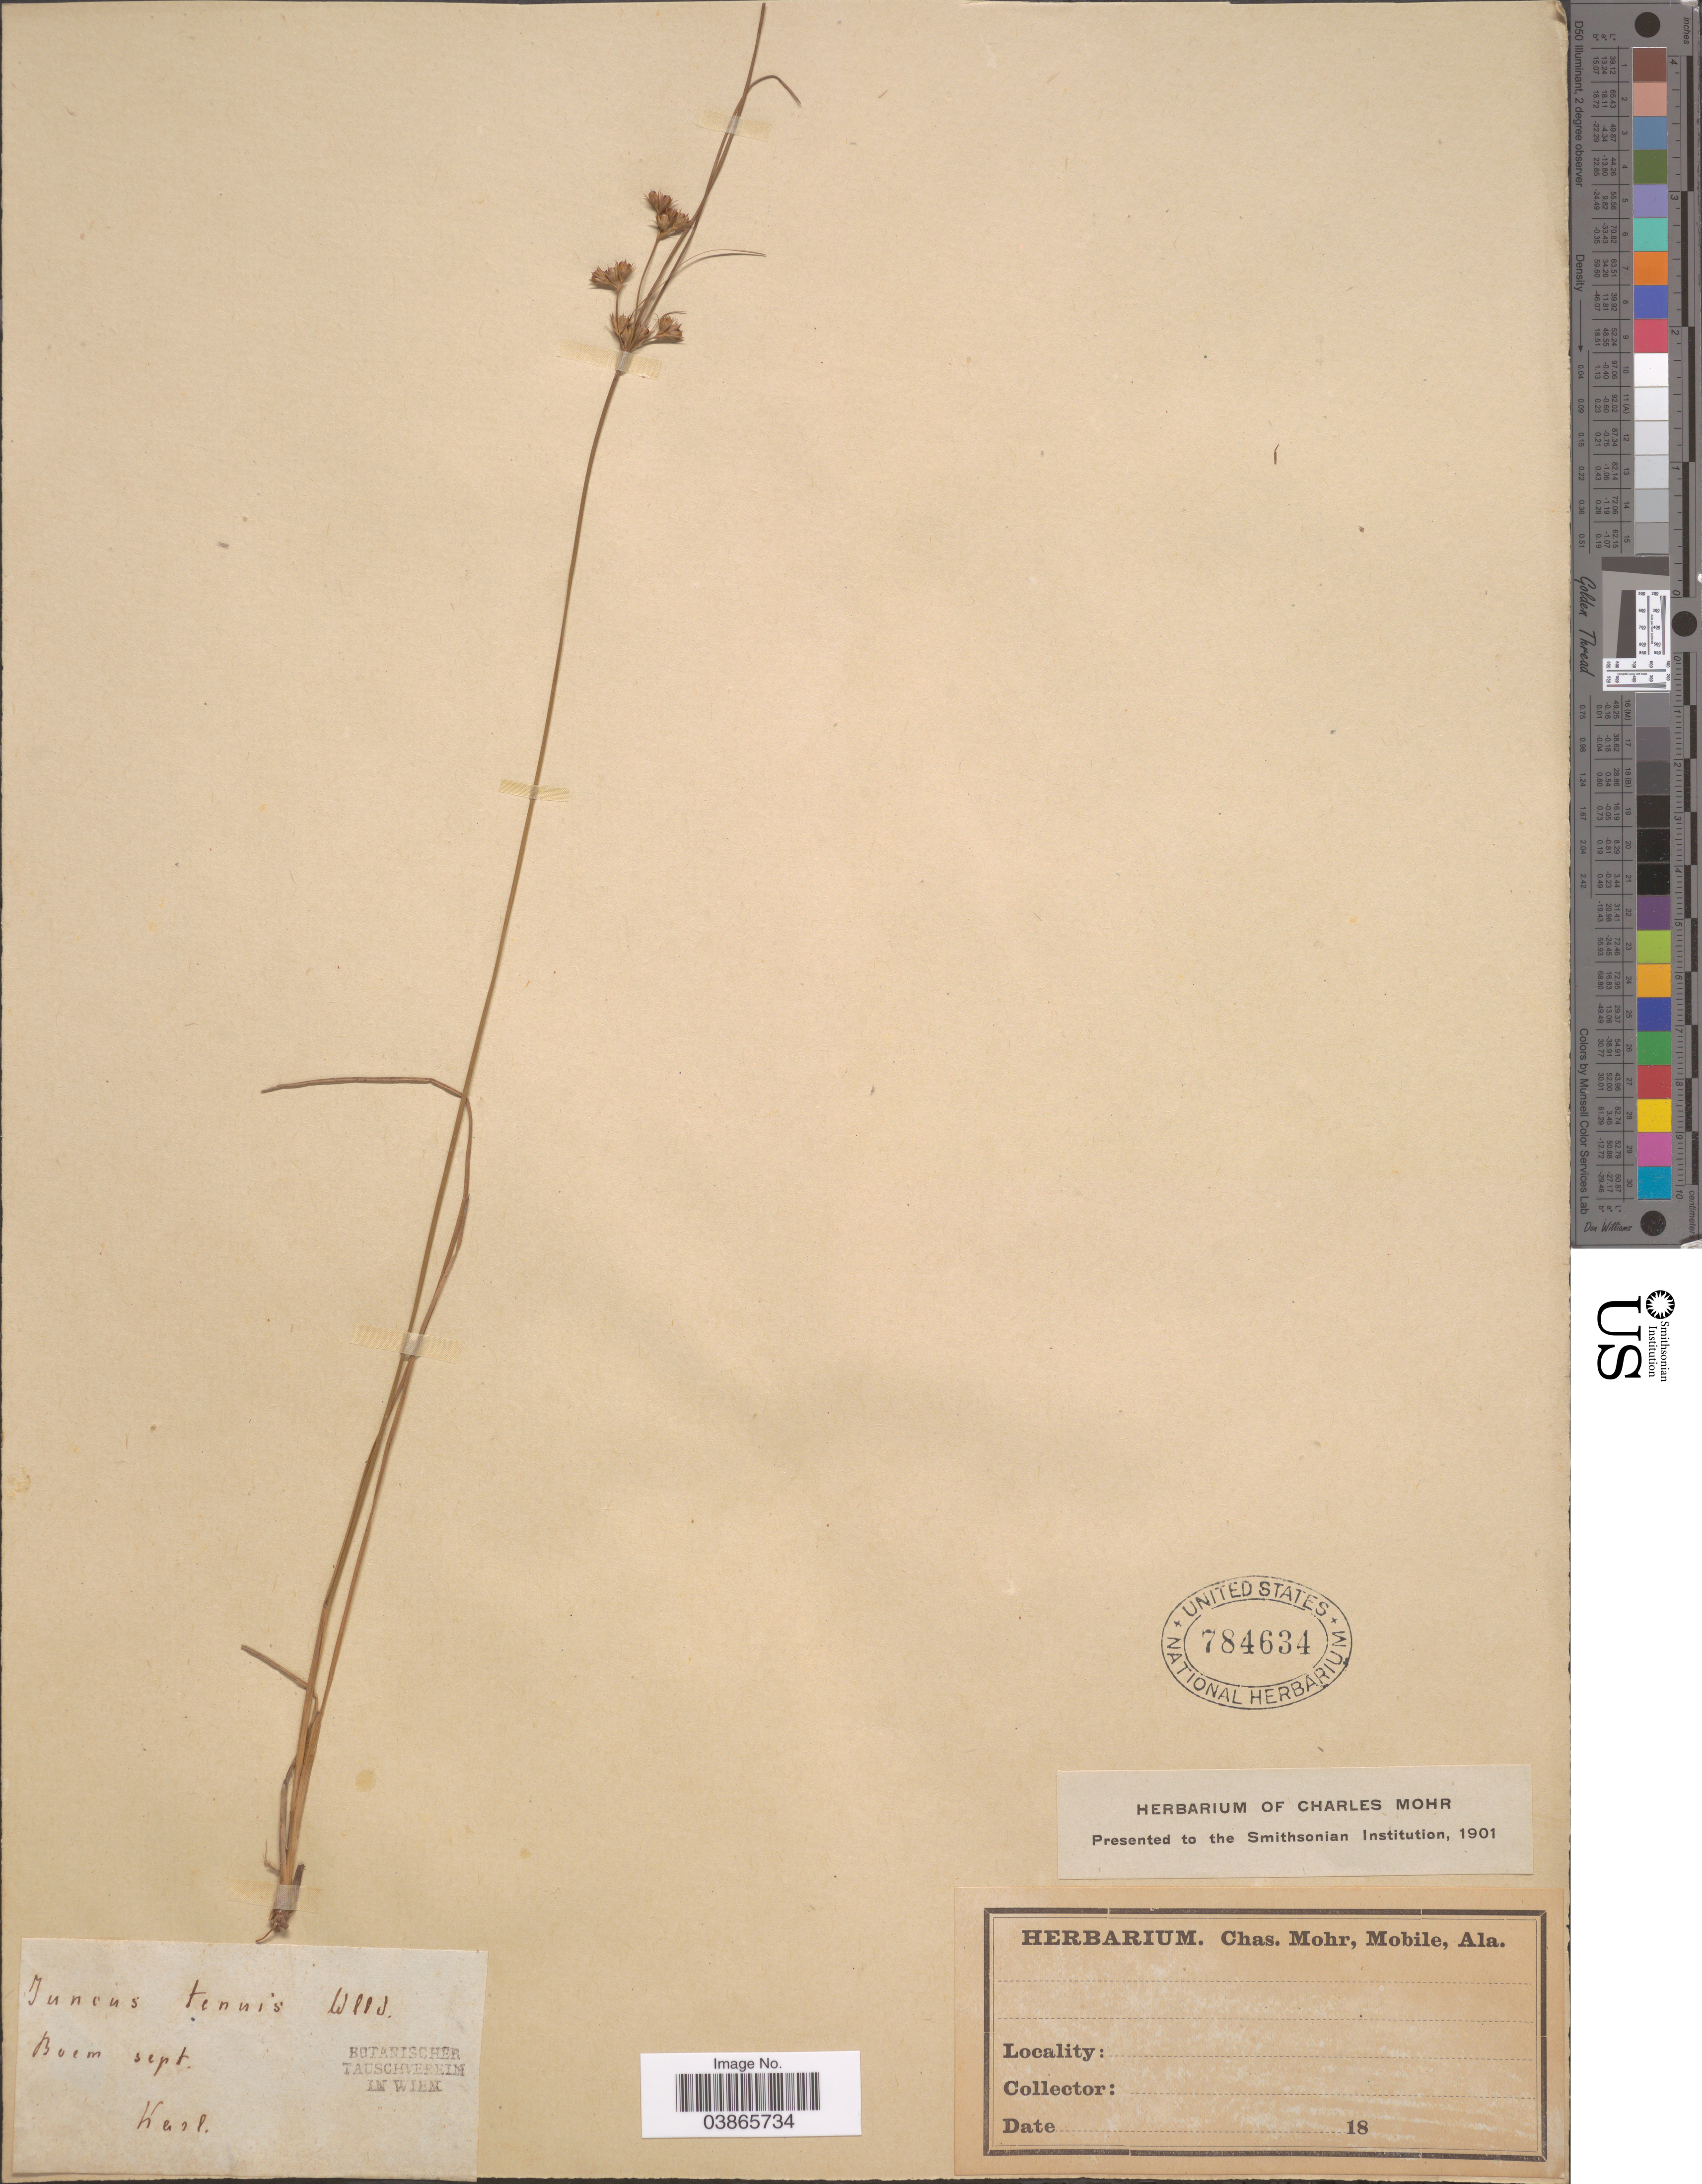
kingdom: Plantae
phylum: Tracheophyta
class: Liliopsida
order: Poales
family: Juncaceae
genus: Juncus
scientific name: Juncus tenuis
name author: Willd.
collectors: ex herb. Charles Mohr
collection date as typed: sept. 18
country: Austria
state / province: Wien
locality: Harl.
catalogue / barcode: US 784634